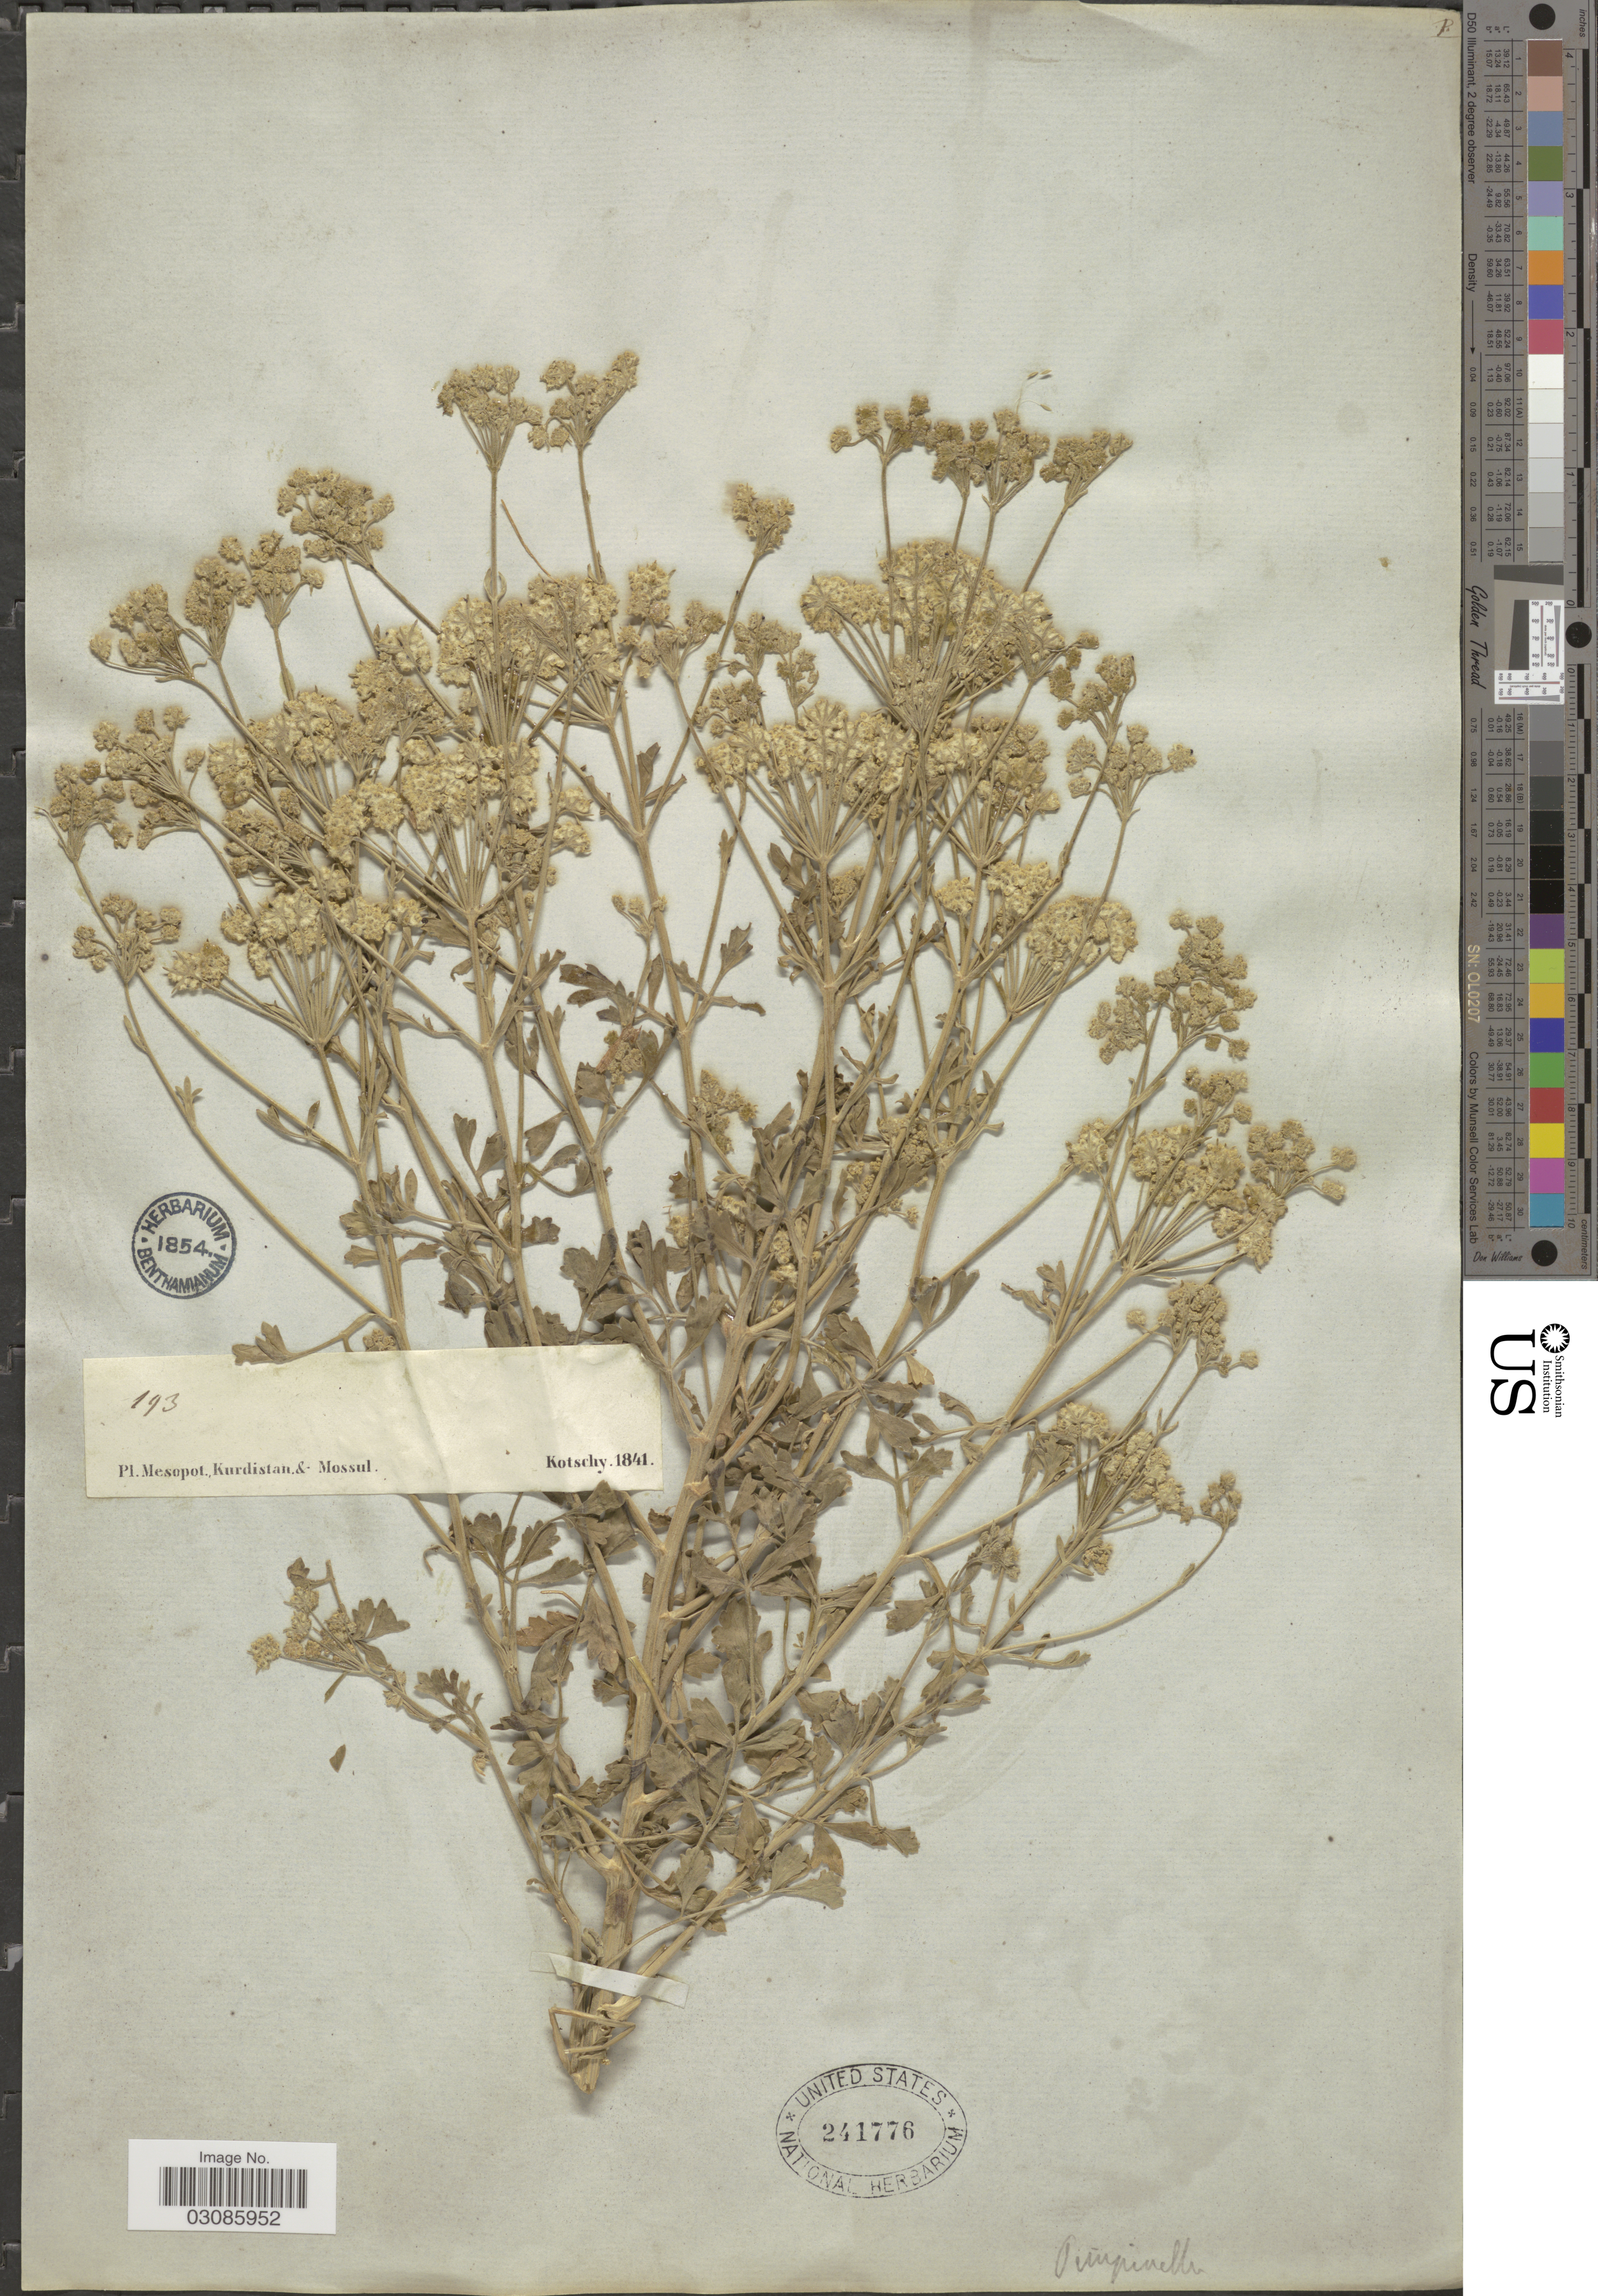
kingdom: Plantae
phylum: Tracheophyta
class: Magnoliopsida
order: Apiales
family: Apiaceae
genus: Pimpinella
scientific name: Pimpinella kotschyana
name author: Boiss.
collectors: Kotschy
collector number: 193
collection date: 1841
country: Iran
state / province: Kurdistan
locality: Mesopot, Kurdistan & Mossul.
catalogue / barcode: US 241776